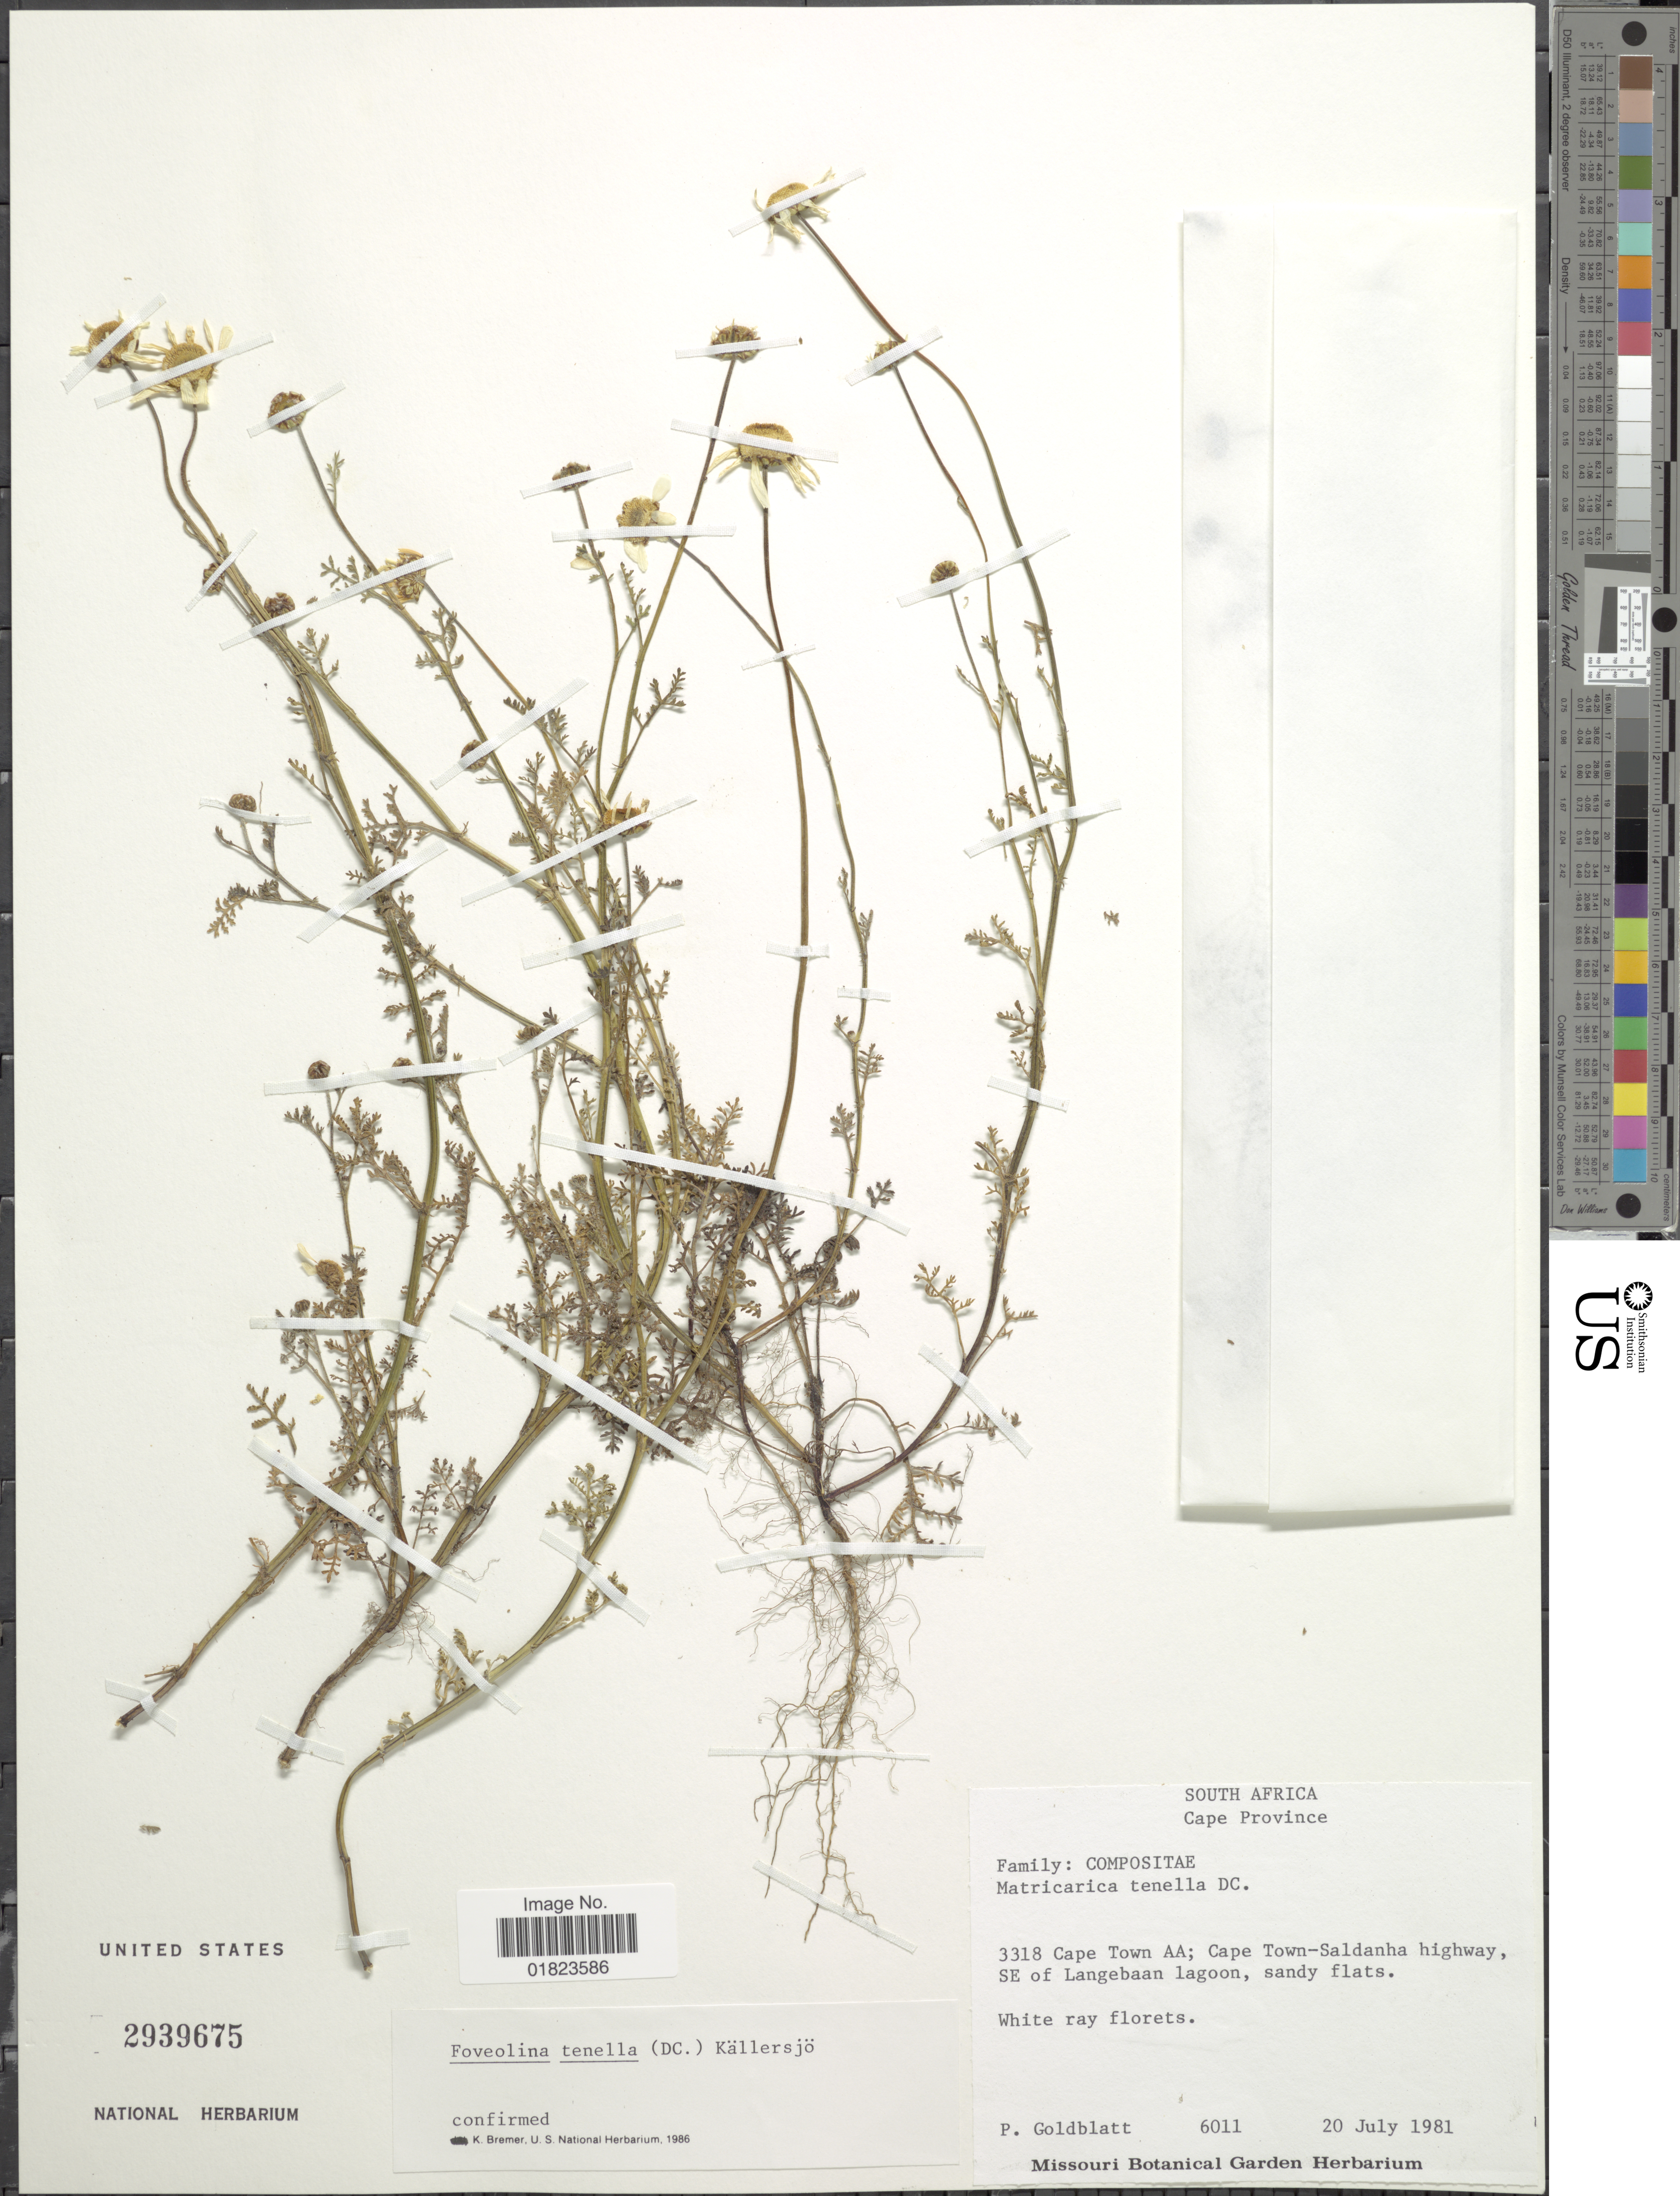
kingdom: Plantae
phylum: Tracheophyta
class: Magnoliopsida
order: Asterales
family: Asteraceae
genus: Foveolina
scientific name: Foveolina tenella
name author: (DC.) Källersjö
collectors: P. Goldblat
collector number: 6011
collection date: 1981-07-20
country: South Africa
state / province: Western Cape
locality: Cape Province. 3318 Cape Town AA; Cape -Saldanha highway. SE of Langebaan lagoon.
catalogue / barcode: US 2939675